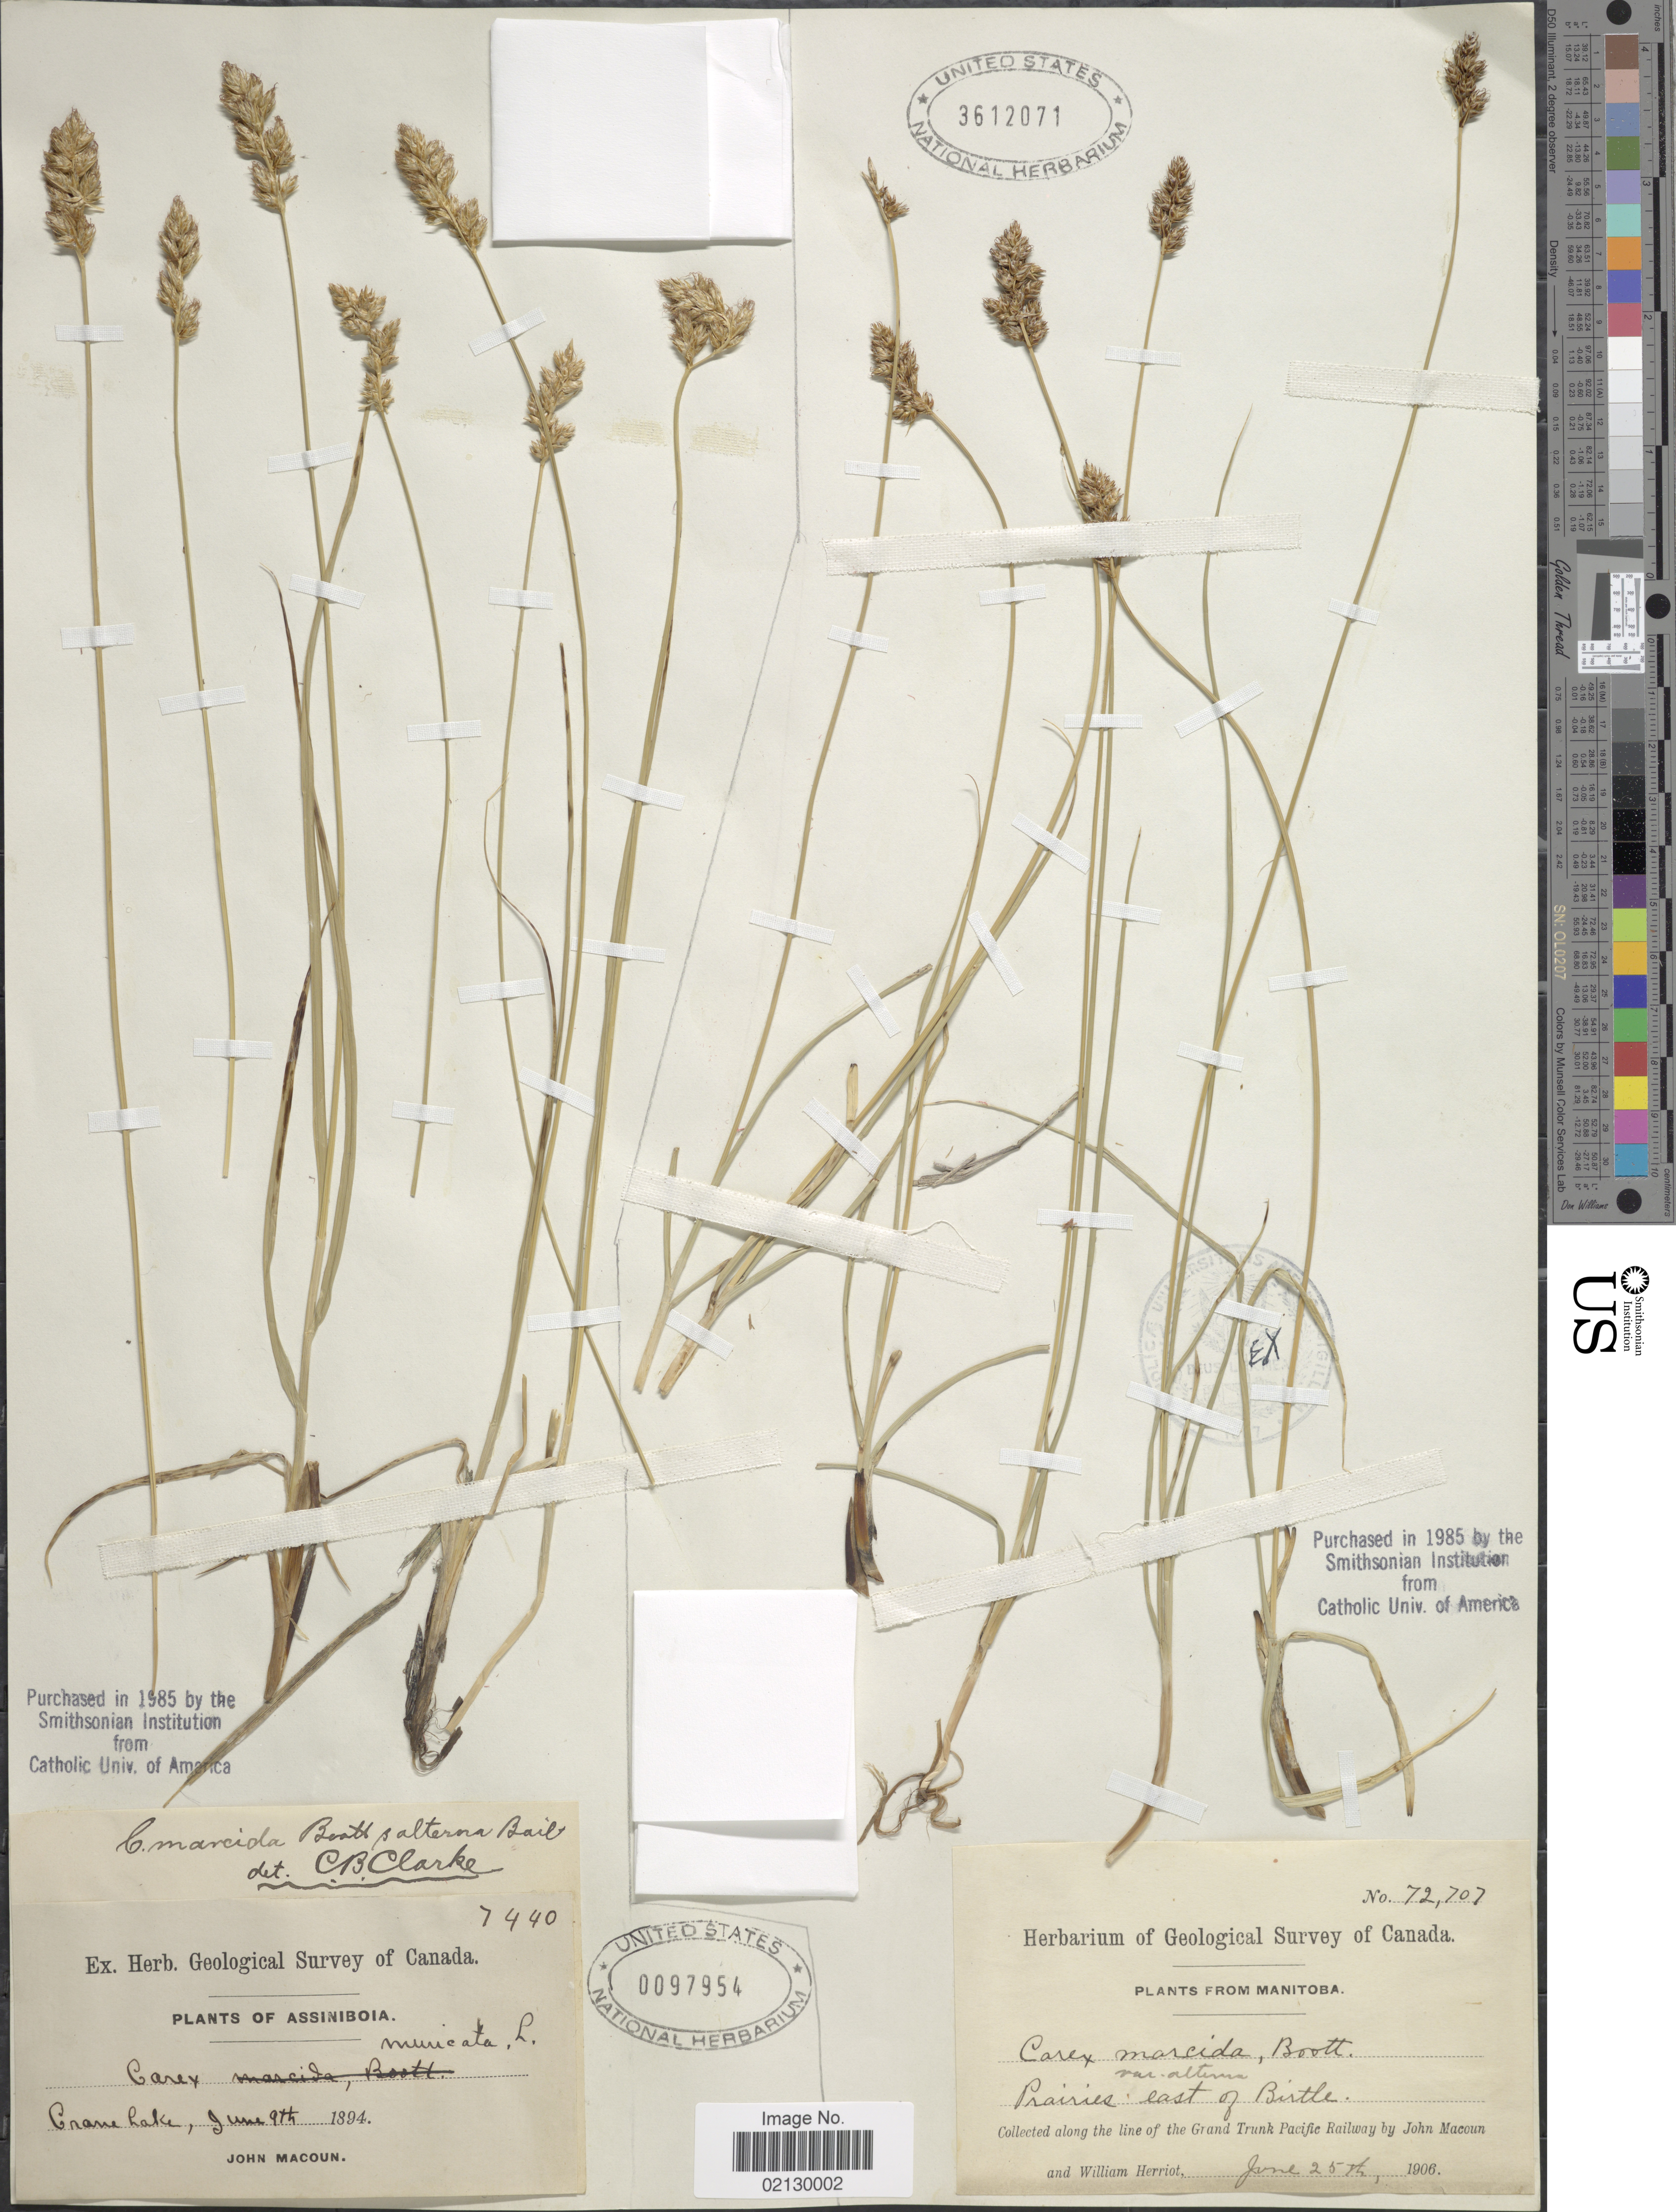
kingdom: Plantae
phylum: Tracheophyta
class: Liliopsida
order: Poales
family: Cyperaceae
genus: Carex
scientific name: Carex praegracilis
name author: W. Boott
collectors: J. Macoun & W. Herriot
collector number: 72707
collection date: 1906-06-25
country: Canada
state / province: Manitoba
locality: Prairies east of Birtle, Alogn the line of the Grand Trunk Pacific Railway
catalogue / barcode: US 3612071-2